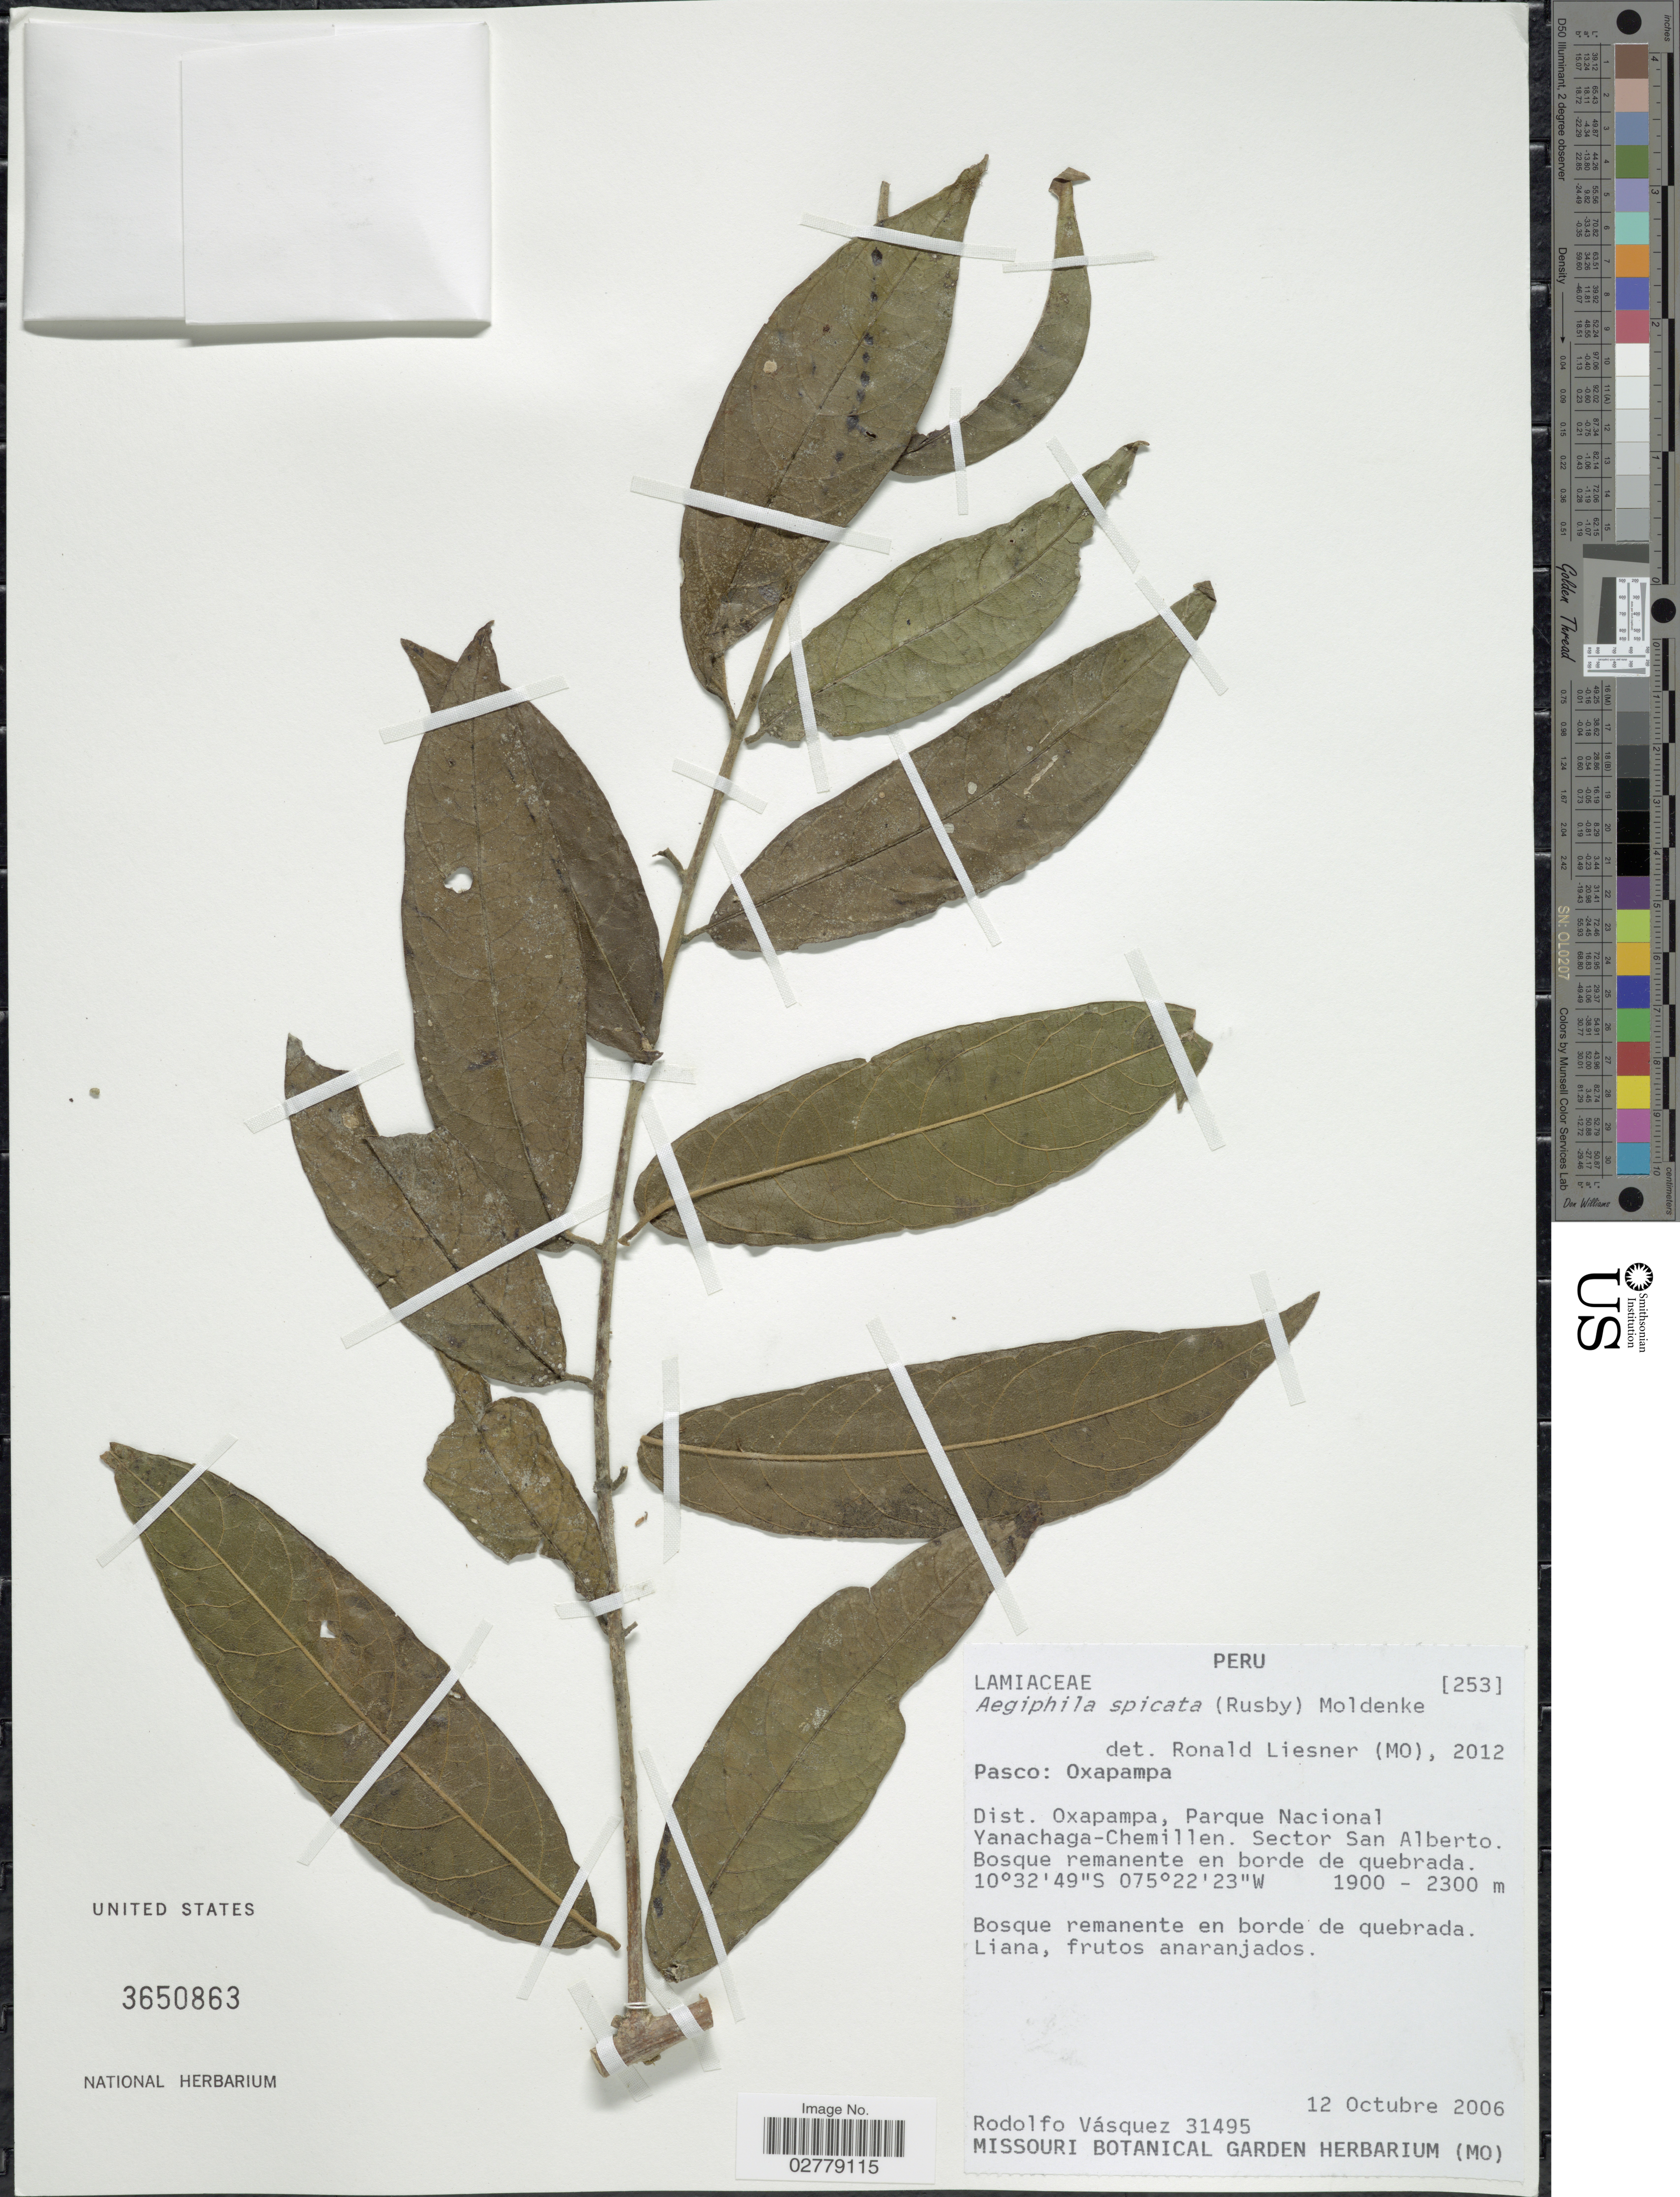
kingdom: Plantae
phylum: Tracheophyta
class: Magnoliopsida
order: Lamiales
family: Lamiaceae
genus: Aegiphila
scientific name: Aegiphila spicata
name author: (Rusby) Moldenke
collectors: R. Vásquez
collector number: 31495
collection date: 2006-10-12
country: Peru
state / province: Pasco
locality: Oxapampa, Dist. Oxapampa, Parque Nacional Yanachaga-Chemillen, Sector San Alberto.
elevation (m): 1900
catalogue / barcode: US 3650863